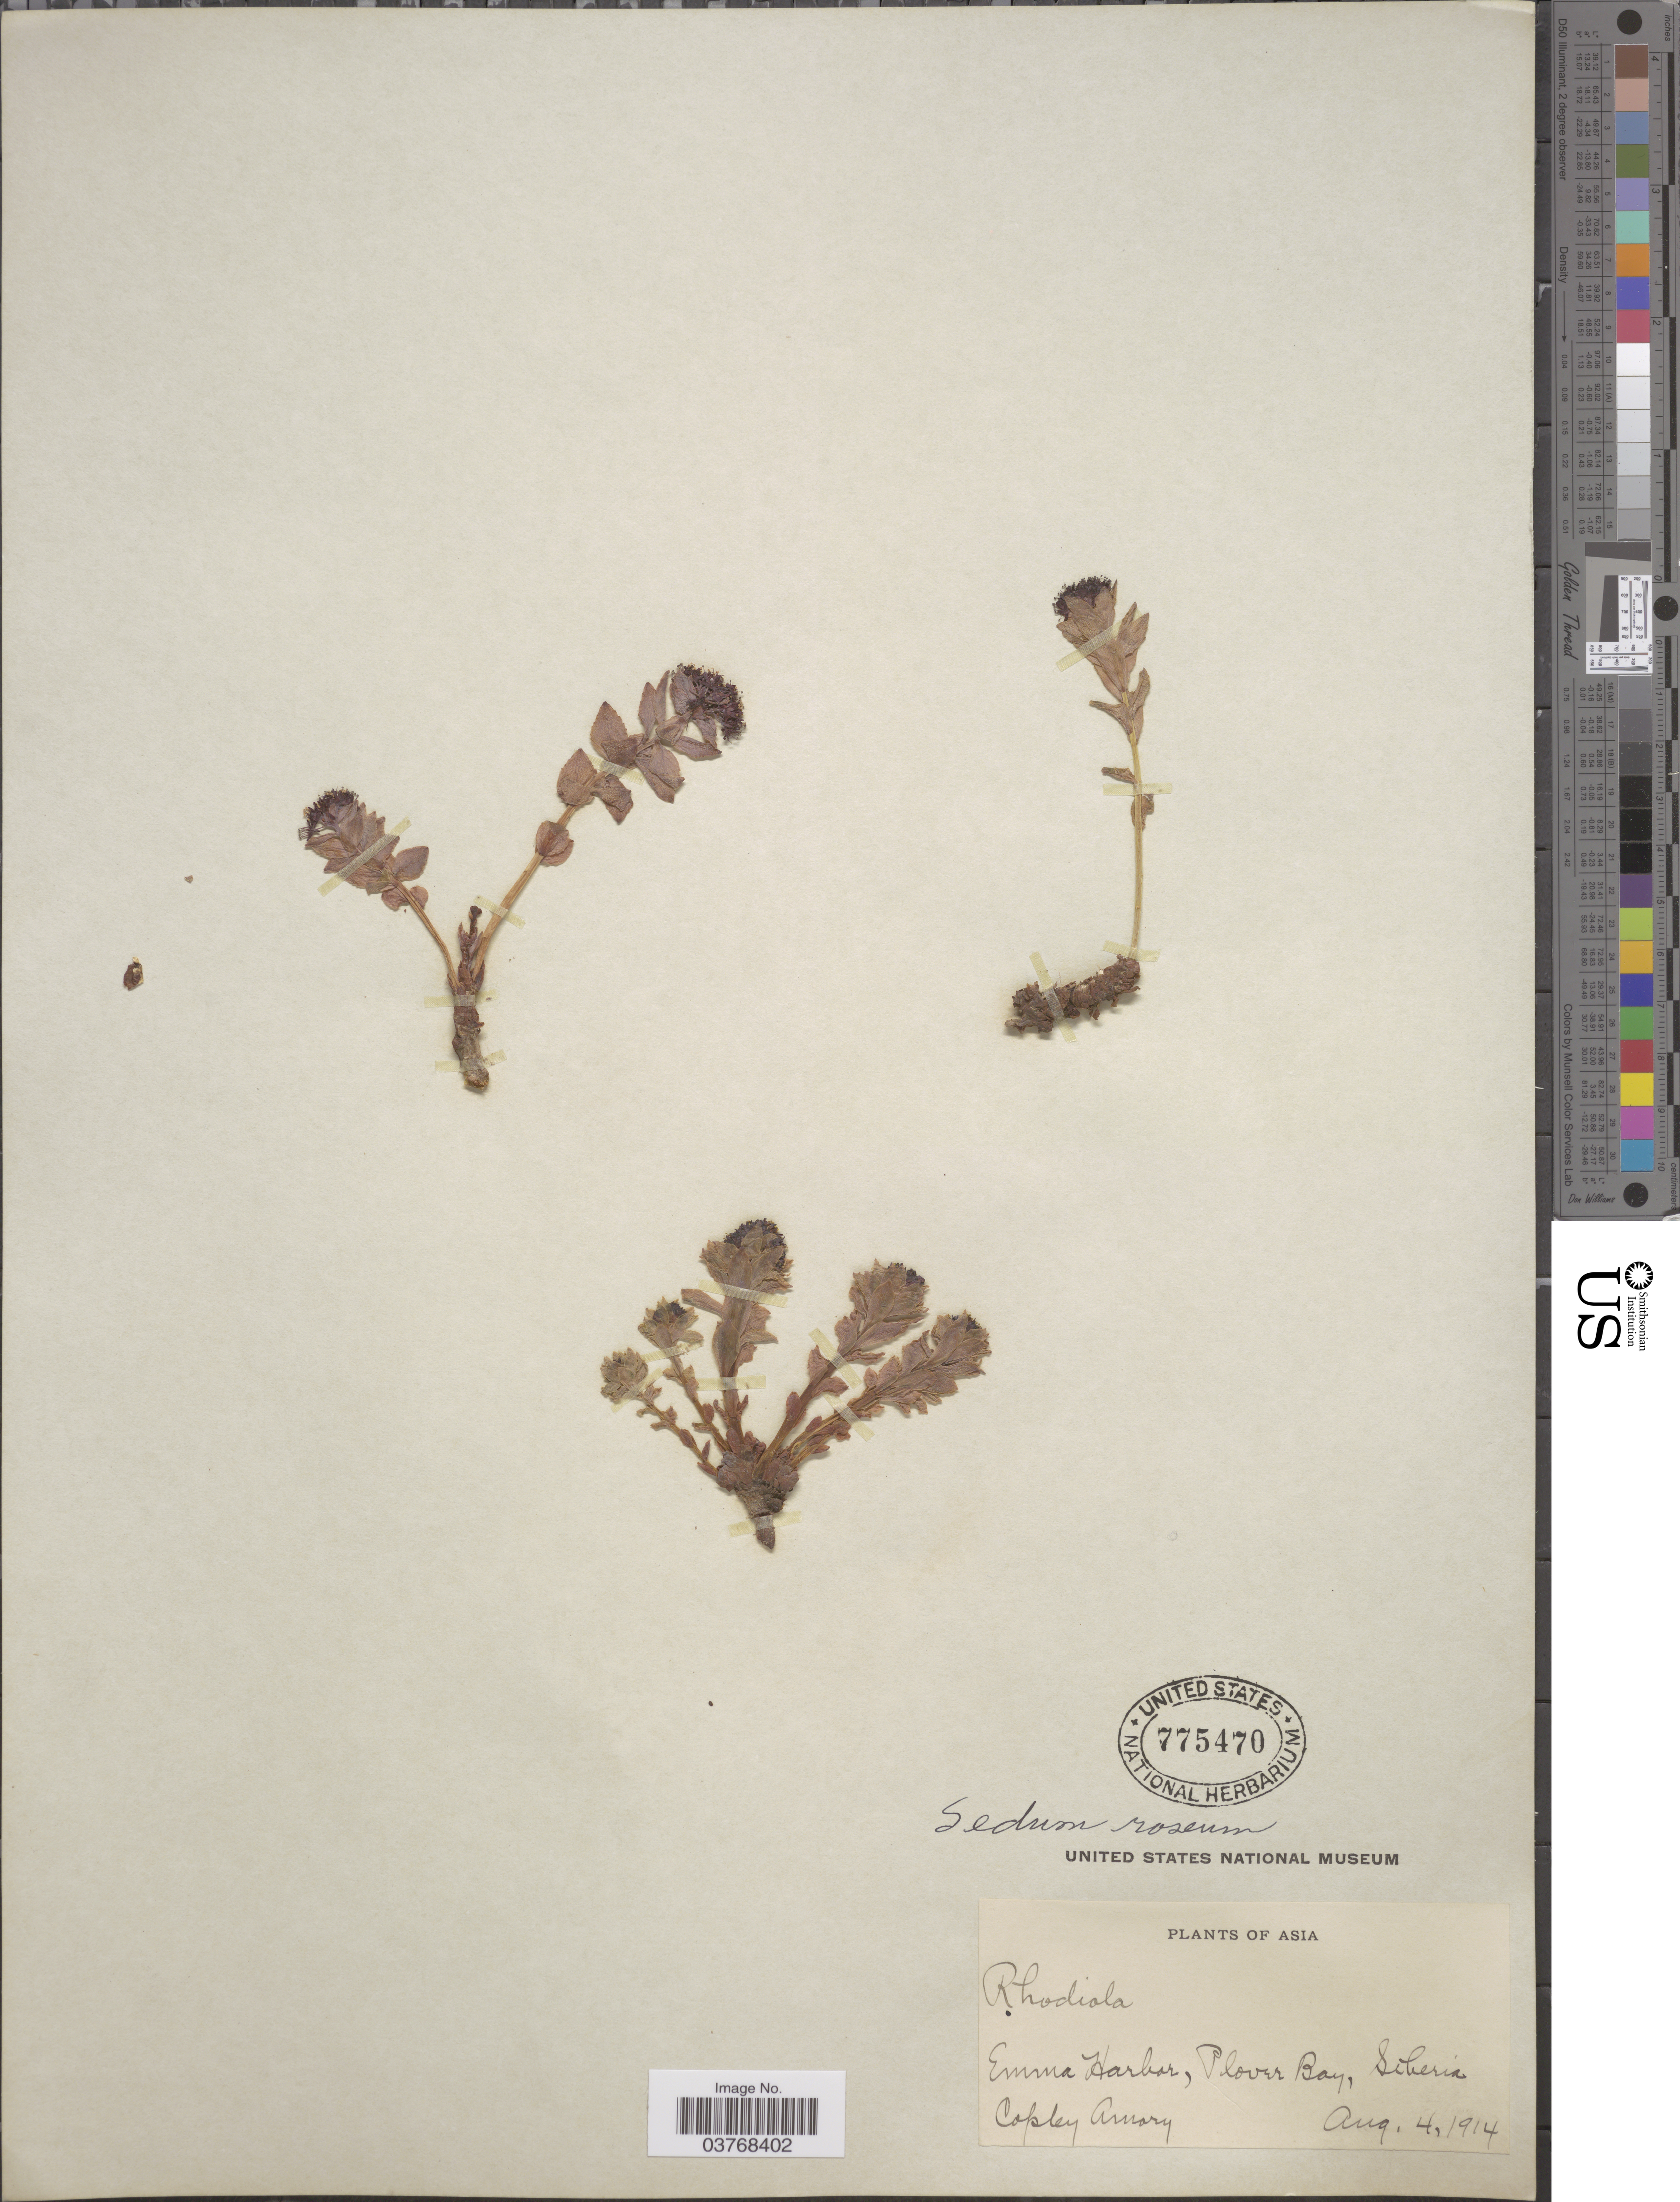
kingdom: Plantae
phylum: Tracheophyta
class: Magnoliopsida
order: Saxifragales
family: Crassulaceae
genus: Rhodiola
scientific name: Rhodiola rosea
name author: L.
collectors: C. Amary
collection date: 1914-08-04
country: Russian Federation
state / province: Chukotka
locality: Asia. Emma Harbor, Plover Bay, Siberia.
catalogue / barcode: US 775470